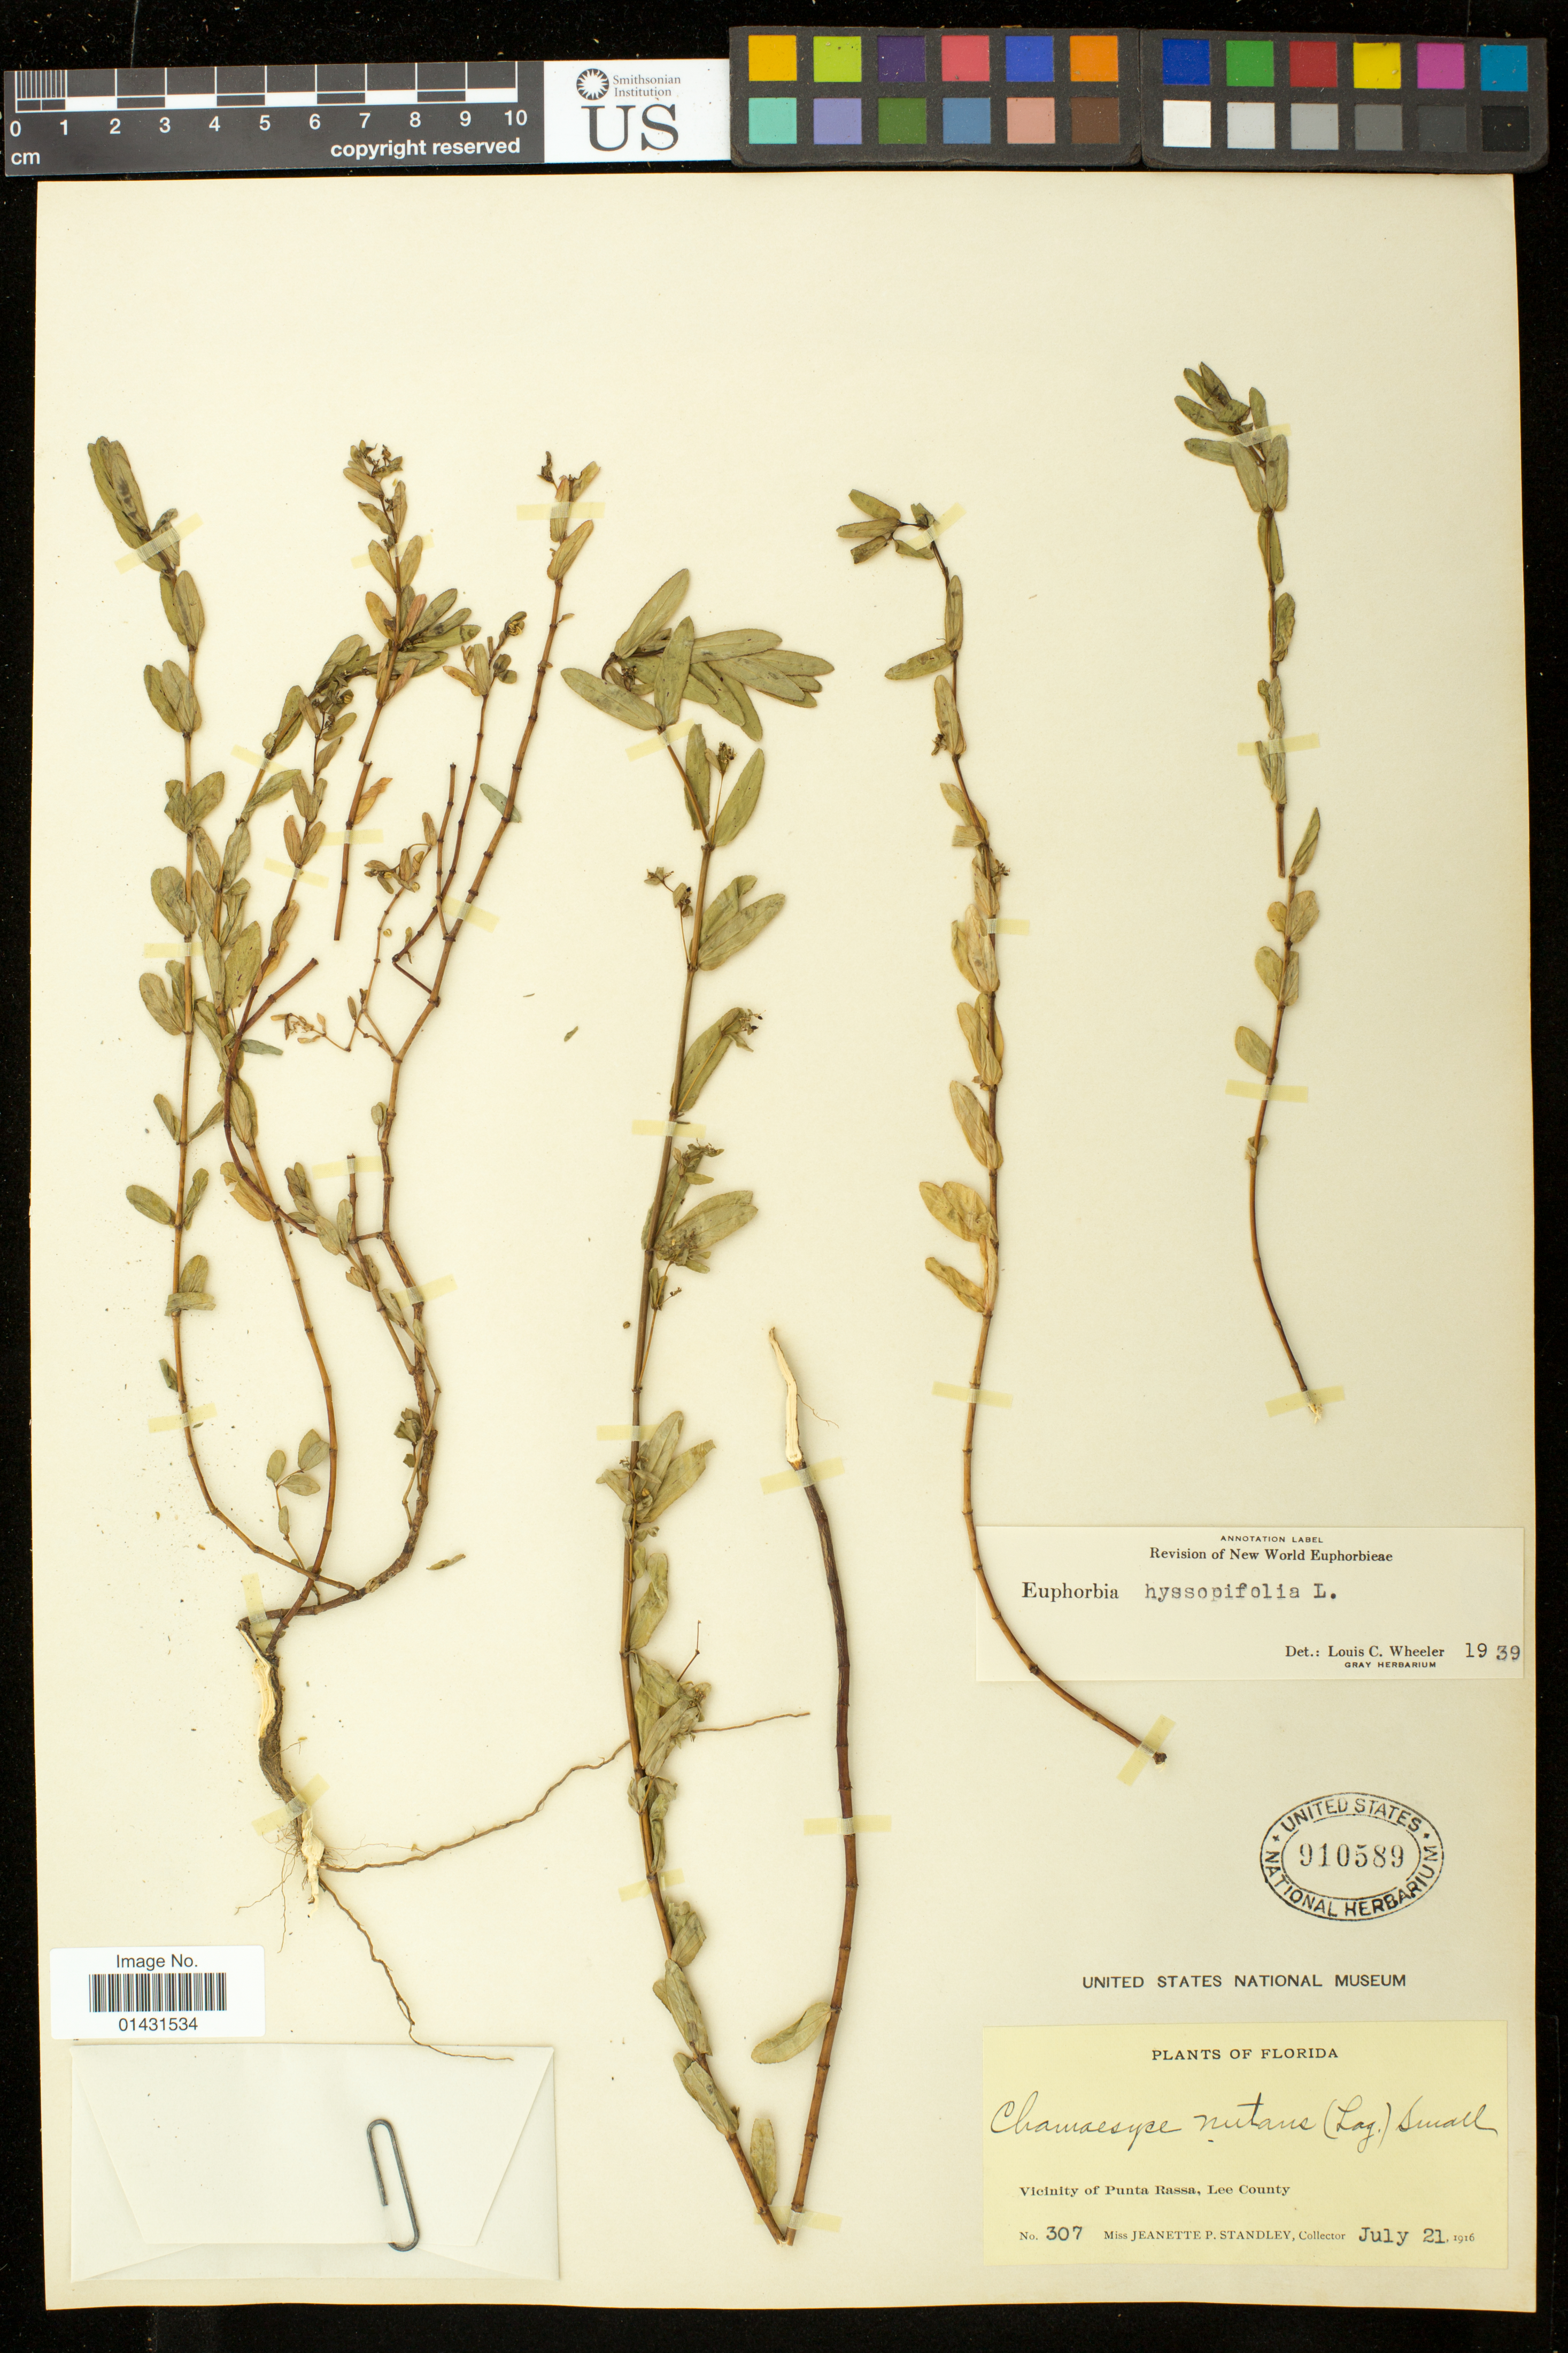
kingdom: Plantae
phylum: Tracheophyta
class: Magnoliopsida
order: Malpighiales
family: Euphorbiaceae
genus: Euphorbia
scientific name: Euphorbia hyssopifolia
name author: L.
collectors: J. P. Standley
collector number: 307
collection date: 1916-07-21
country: United States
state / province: Florida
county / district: Lee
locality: Vicinity of Punta Rassa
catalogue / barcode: US 910589